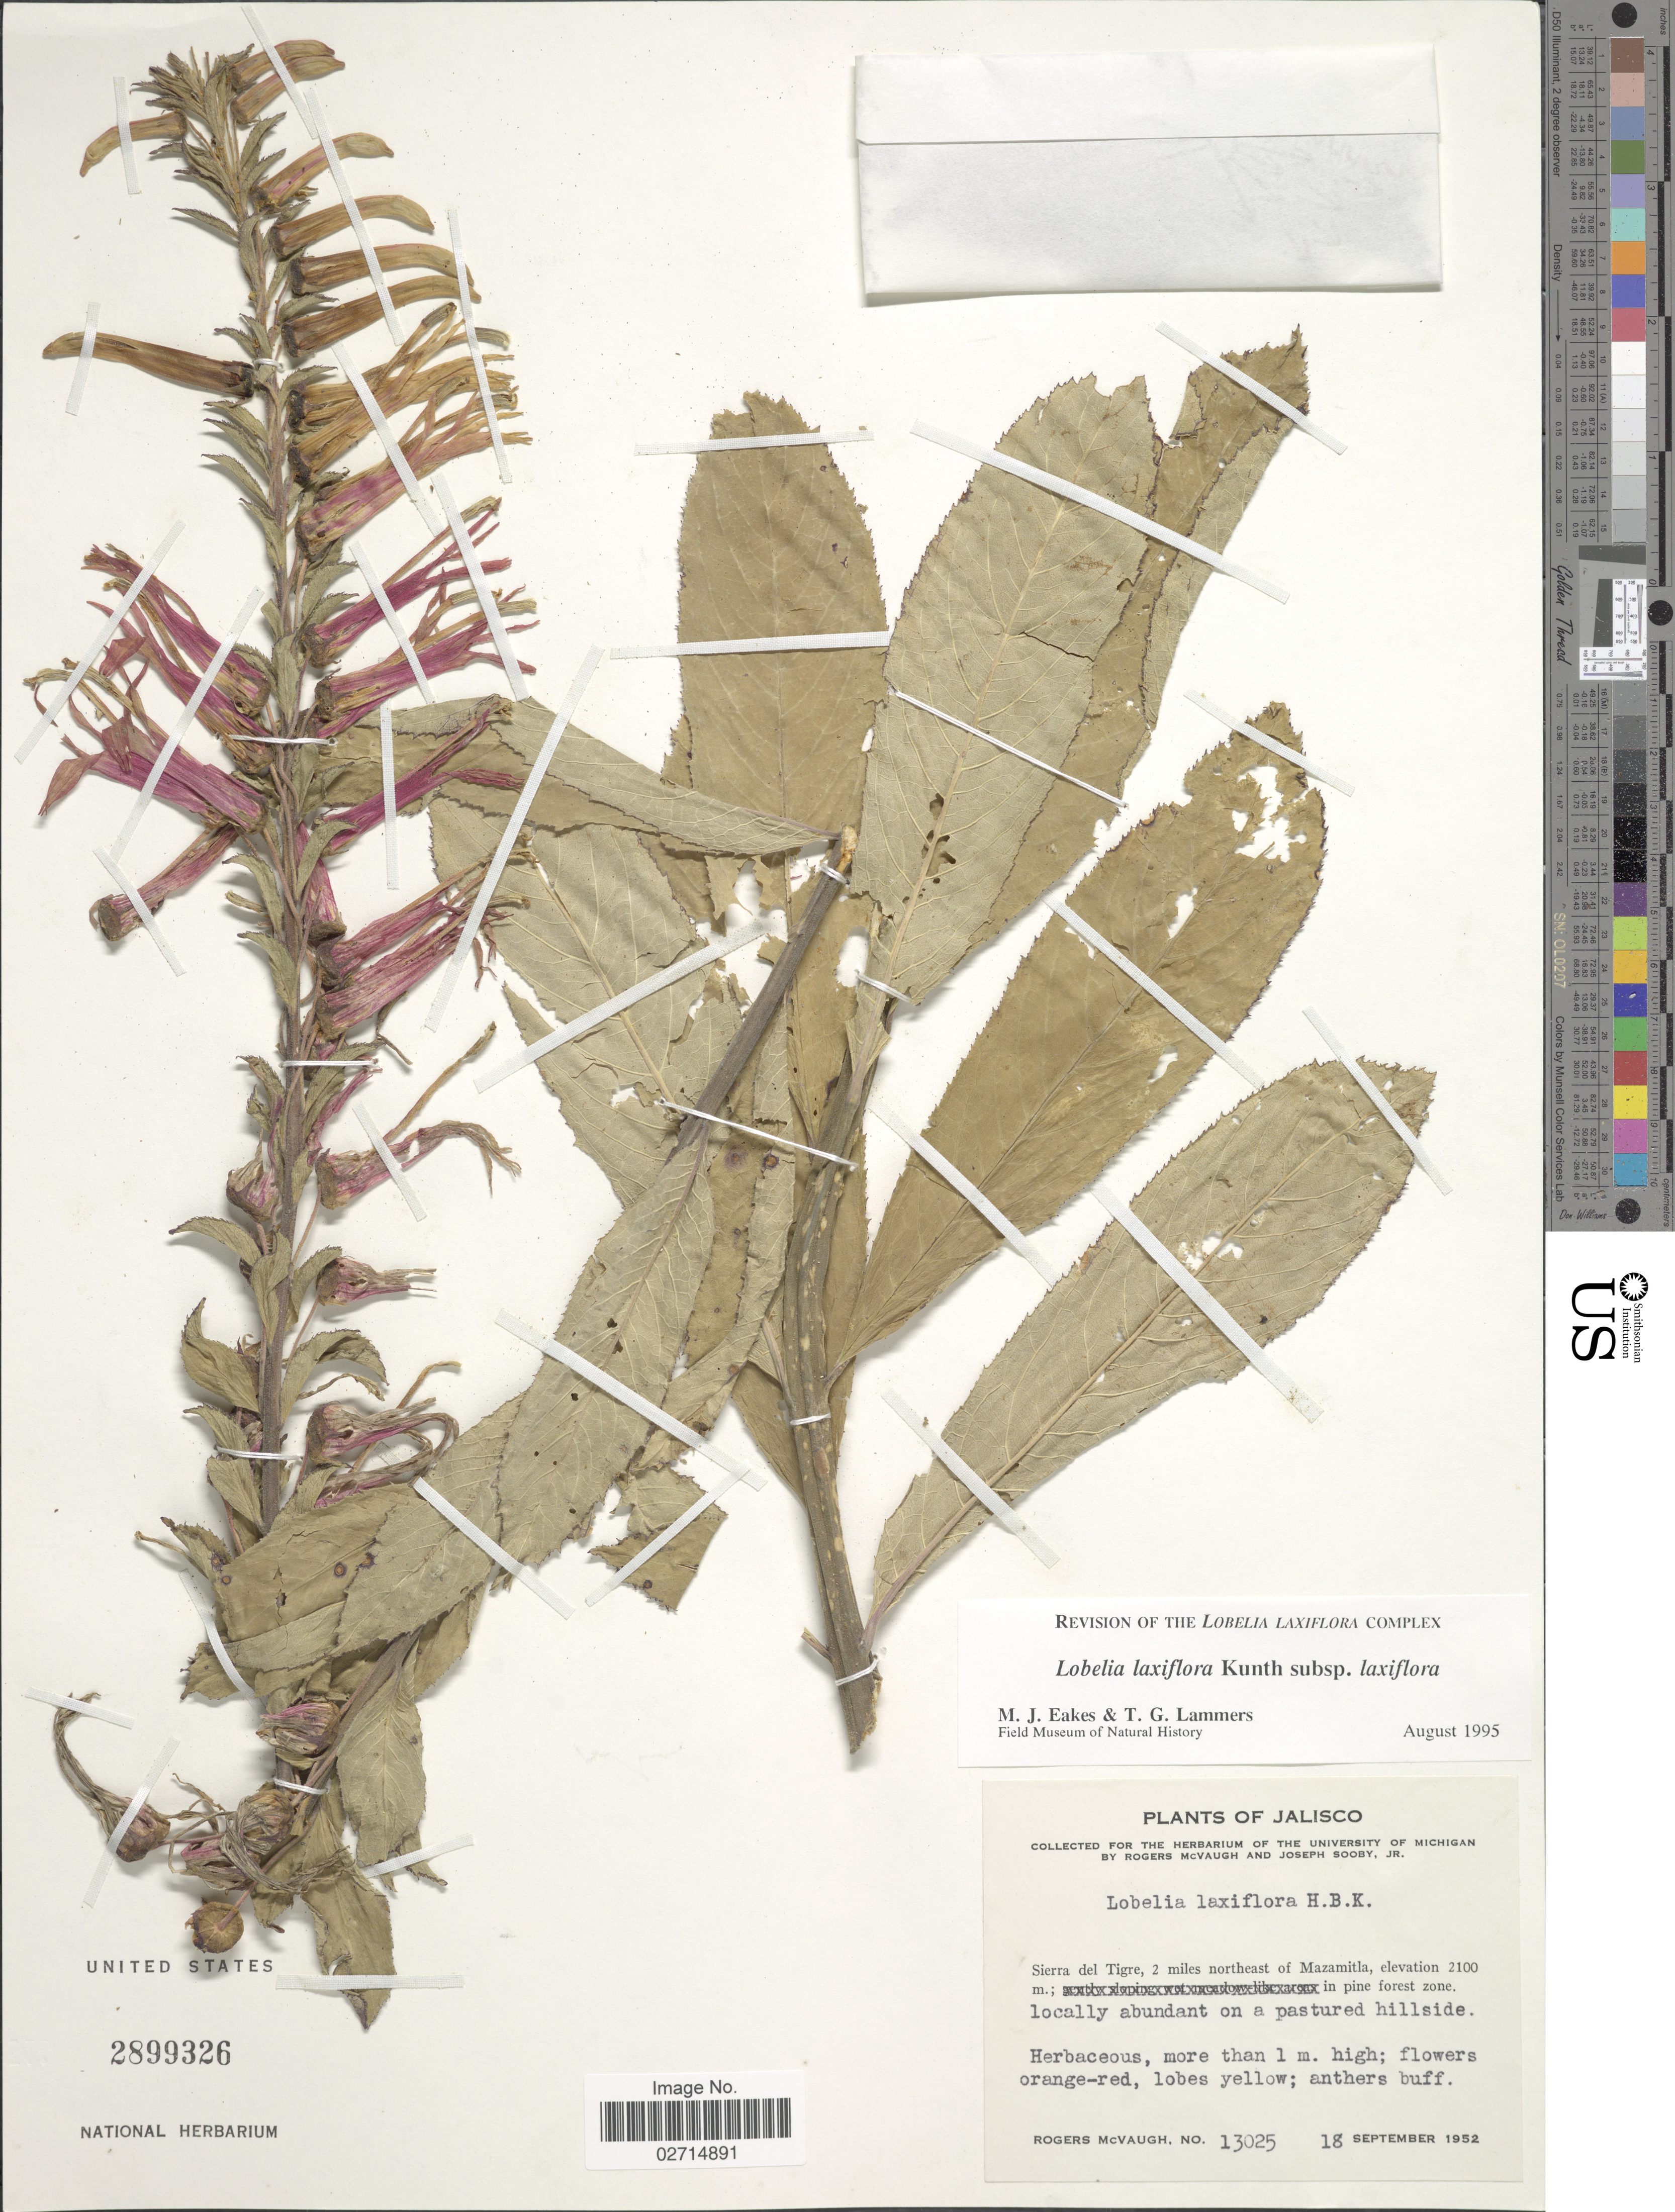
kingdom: Plantae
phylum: Tracheophyta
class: Magnoliopsida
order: Asterales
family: Campanulaceae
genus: Lobelia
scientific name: Lobelia laxiflora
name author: Kunth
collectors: R. McVaugh & J. Sooby Jr.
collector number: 13025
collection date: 1952-09-18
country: Mexico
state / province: Jalisco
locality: Sierra del Tigre, 2 miles northeast of Mazamitla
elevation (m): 2100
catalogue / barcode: US 2899326